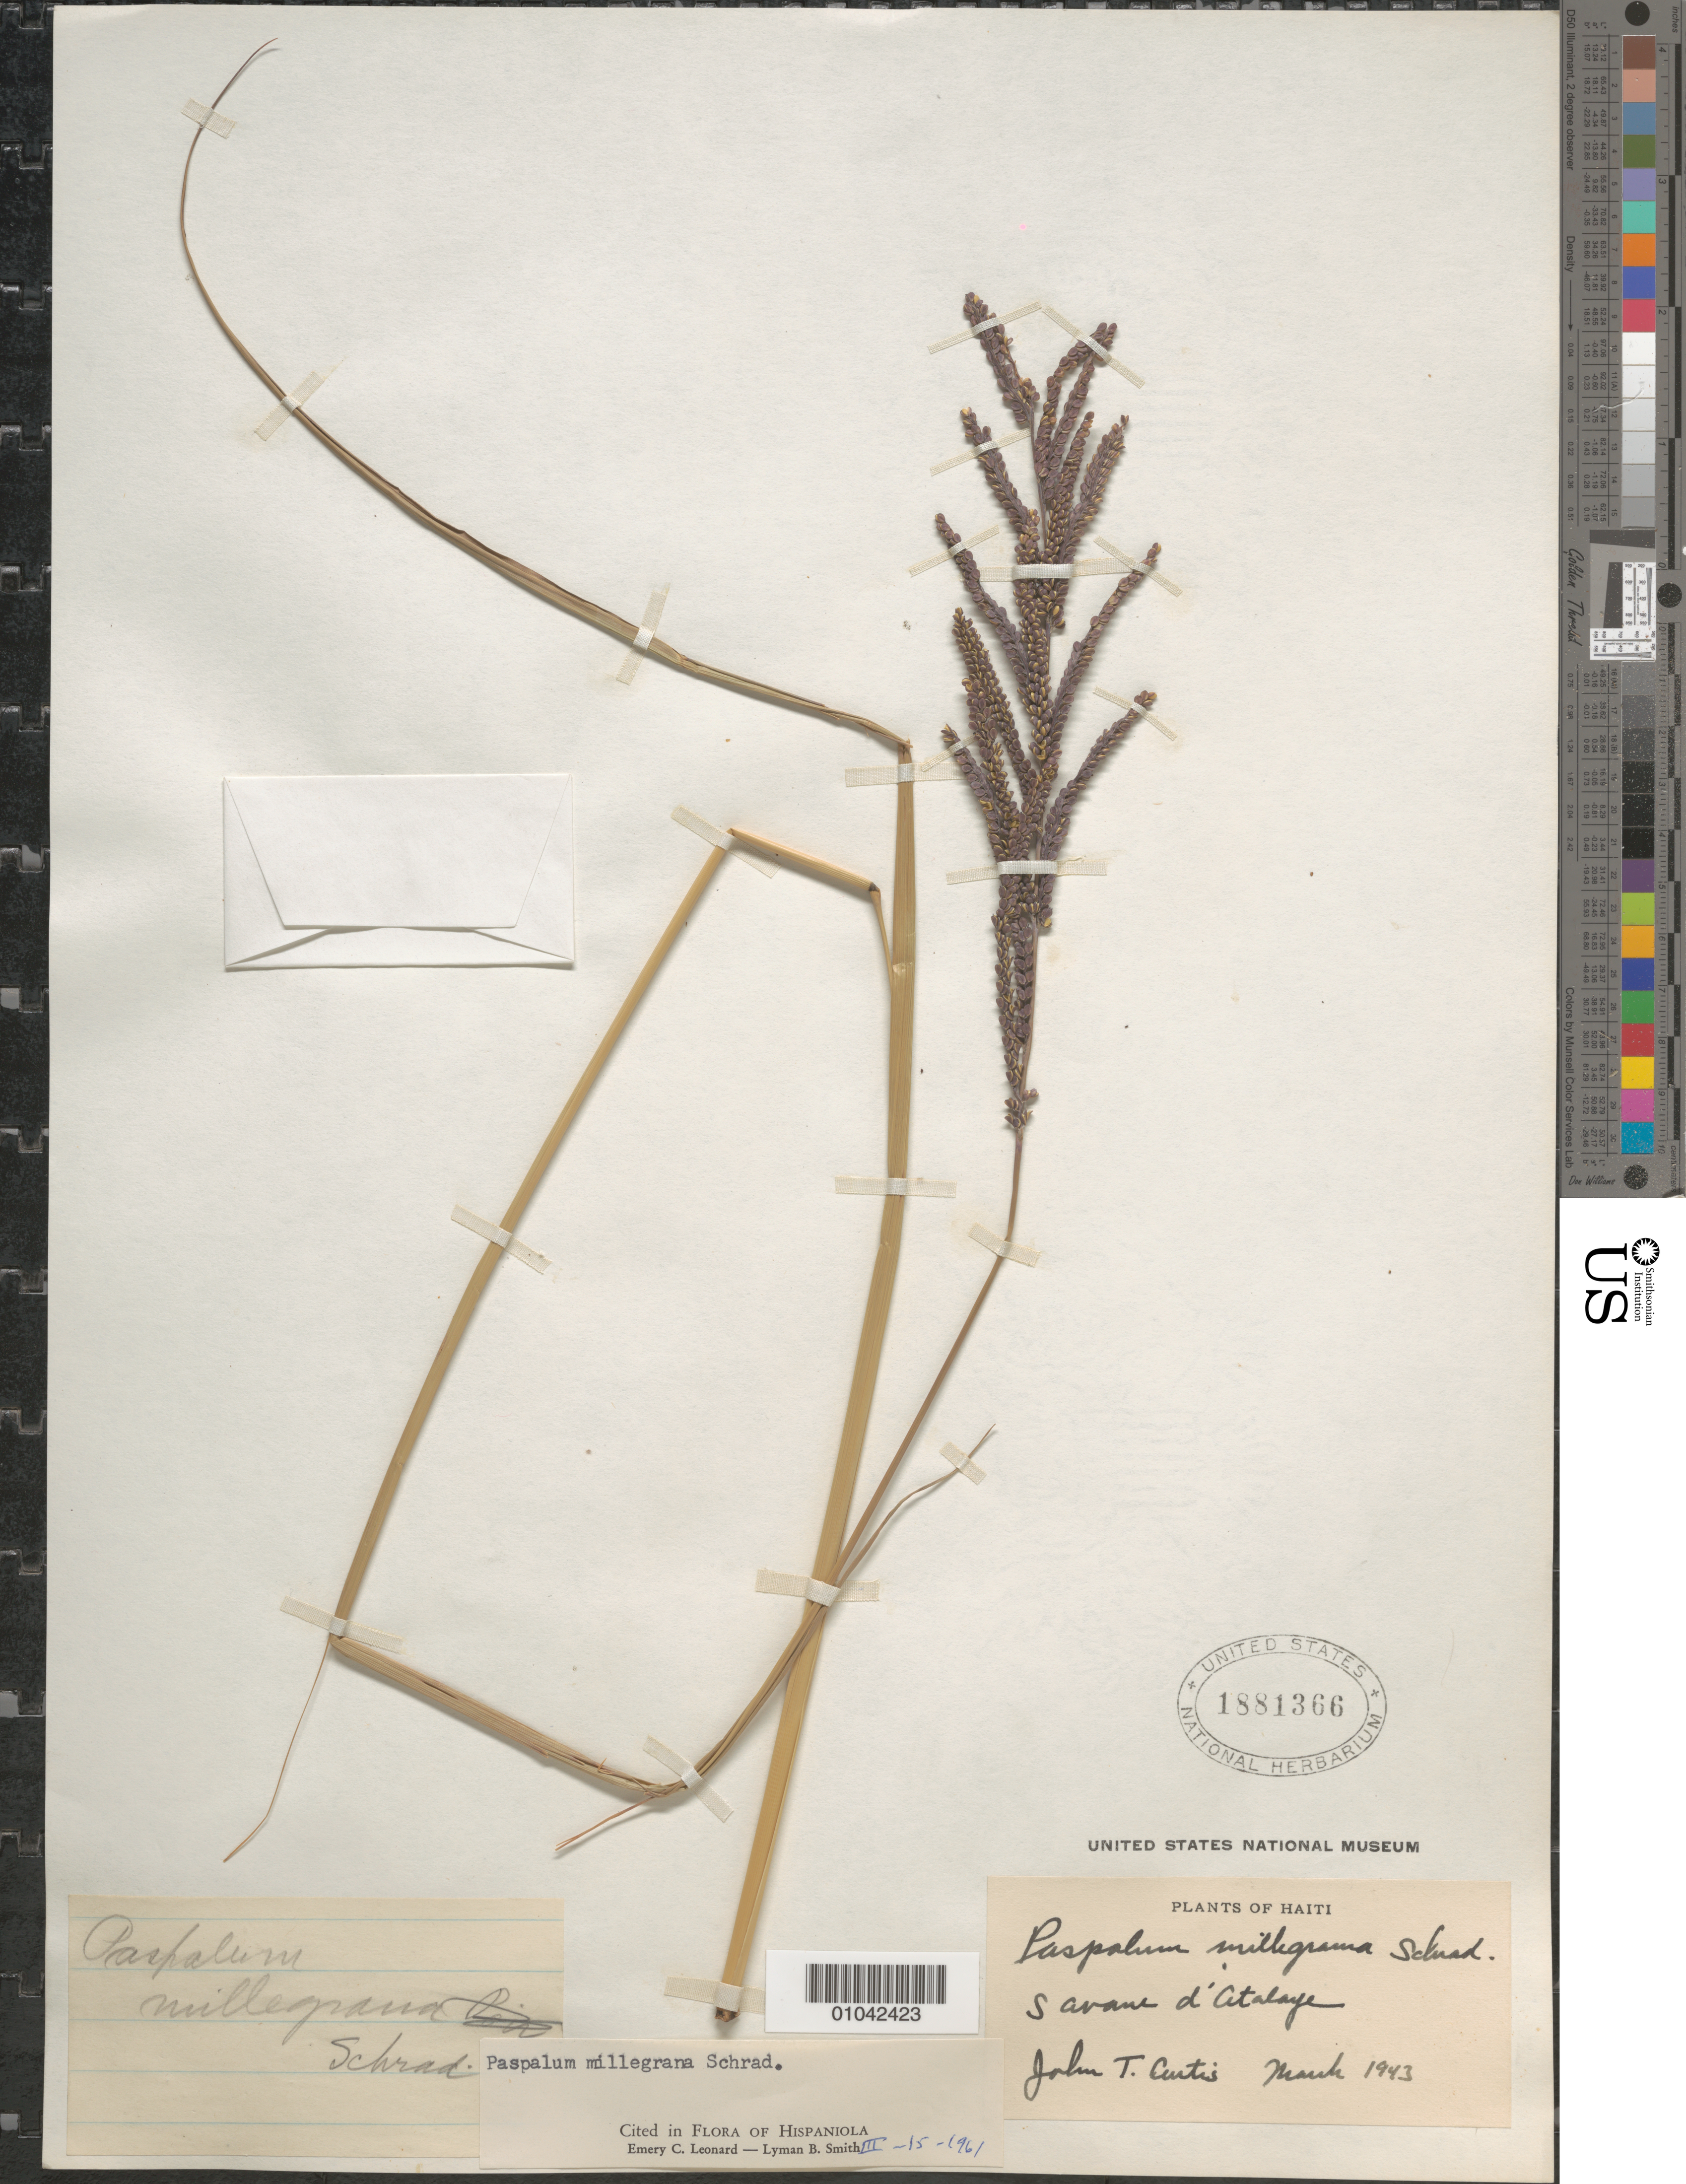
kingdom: Plantae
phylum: Tracheophyta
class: Liliopsida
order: Poales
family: Poaceae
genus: Paspalum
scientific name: Paspalum millegrana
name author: Schrad.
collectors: J. Curtis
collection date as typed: Mar 1943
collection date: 1943-03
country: Haiti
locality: S avane d'Atalaye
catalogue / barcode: US 1881366